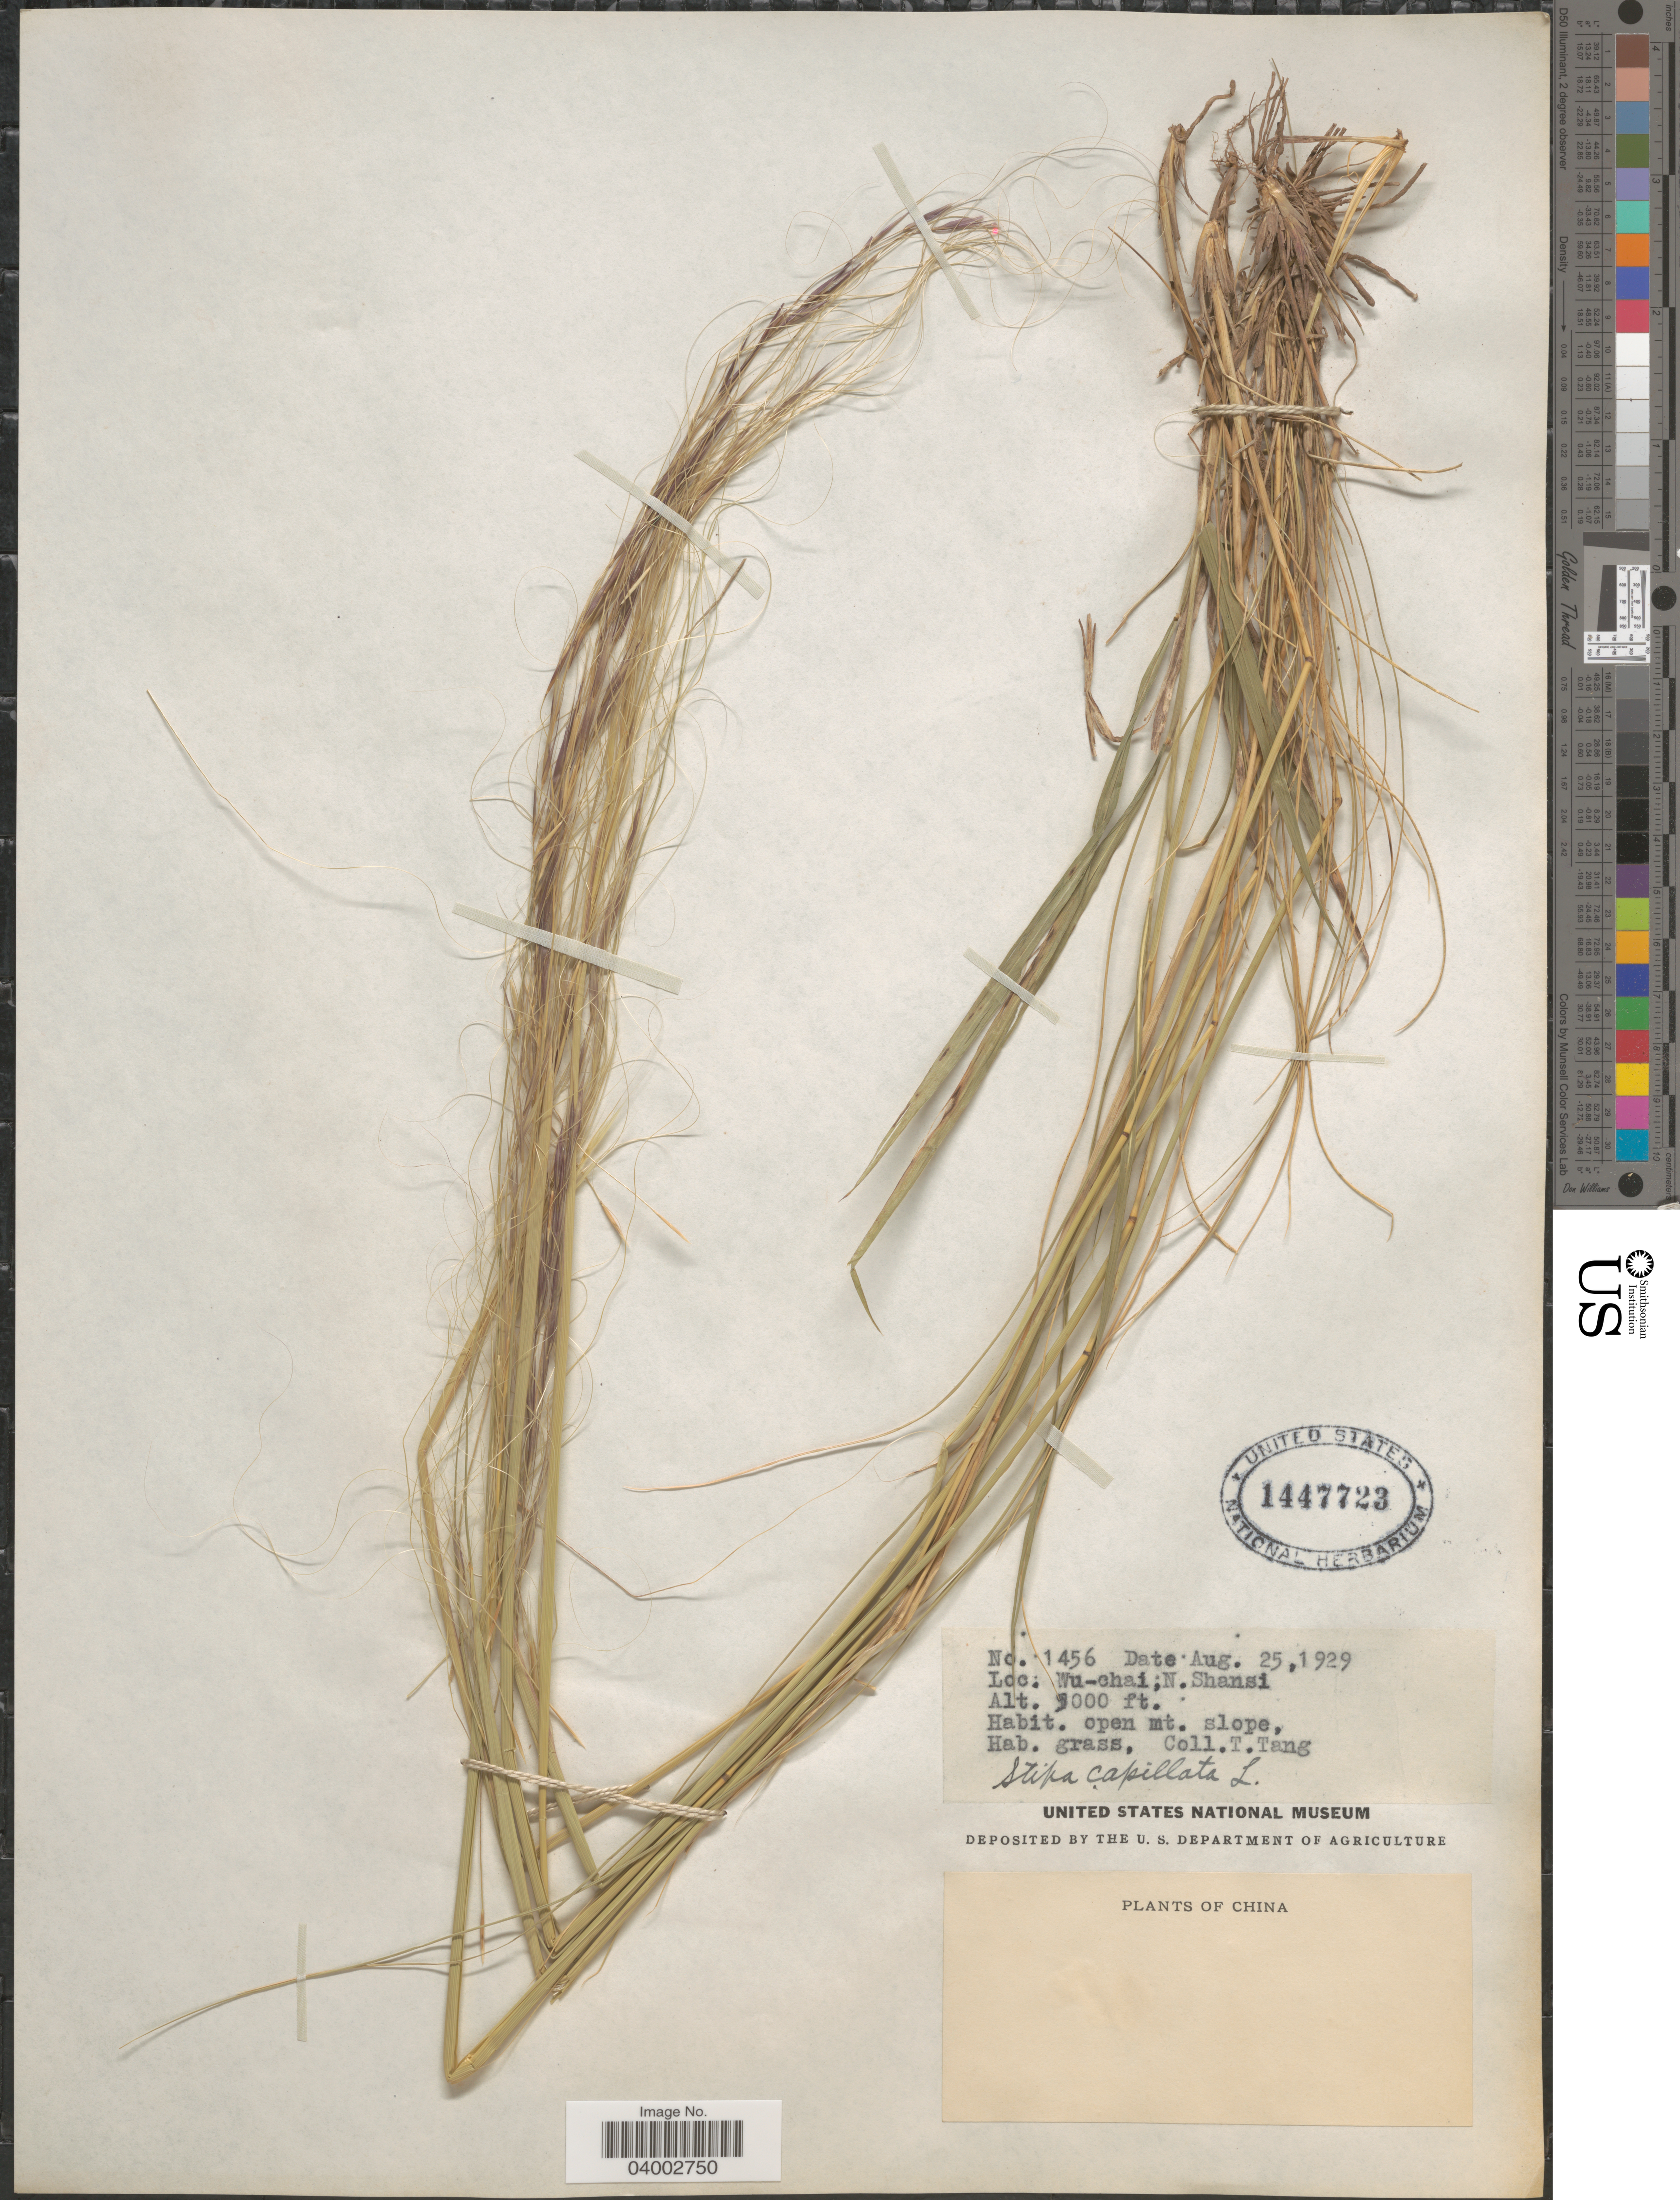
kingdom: Plantae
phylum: Tracheophyta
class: Liliopsida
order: Poales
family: Poaceae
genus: Stipa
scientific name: Stipa capillata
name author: L.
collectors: T. Tang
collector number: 1456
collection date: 1929-08-25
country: China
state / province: Shanxi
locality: Wu-chai; N. Shansi.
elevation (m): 1524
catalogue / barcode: US 1447723